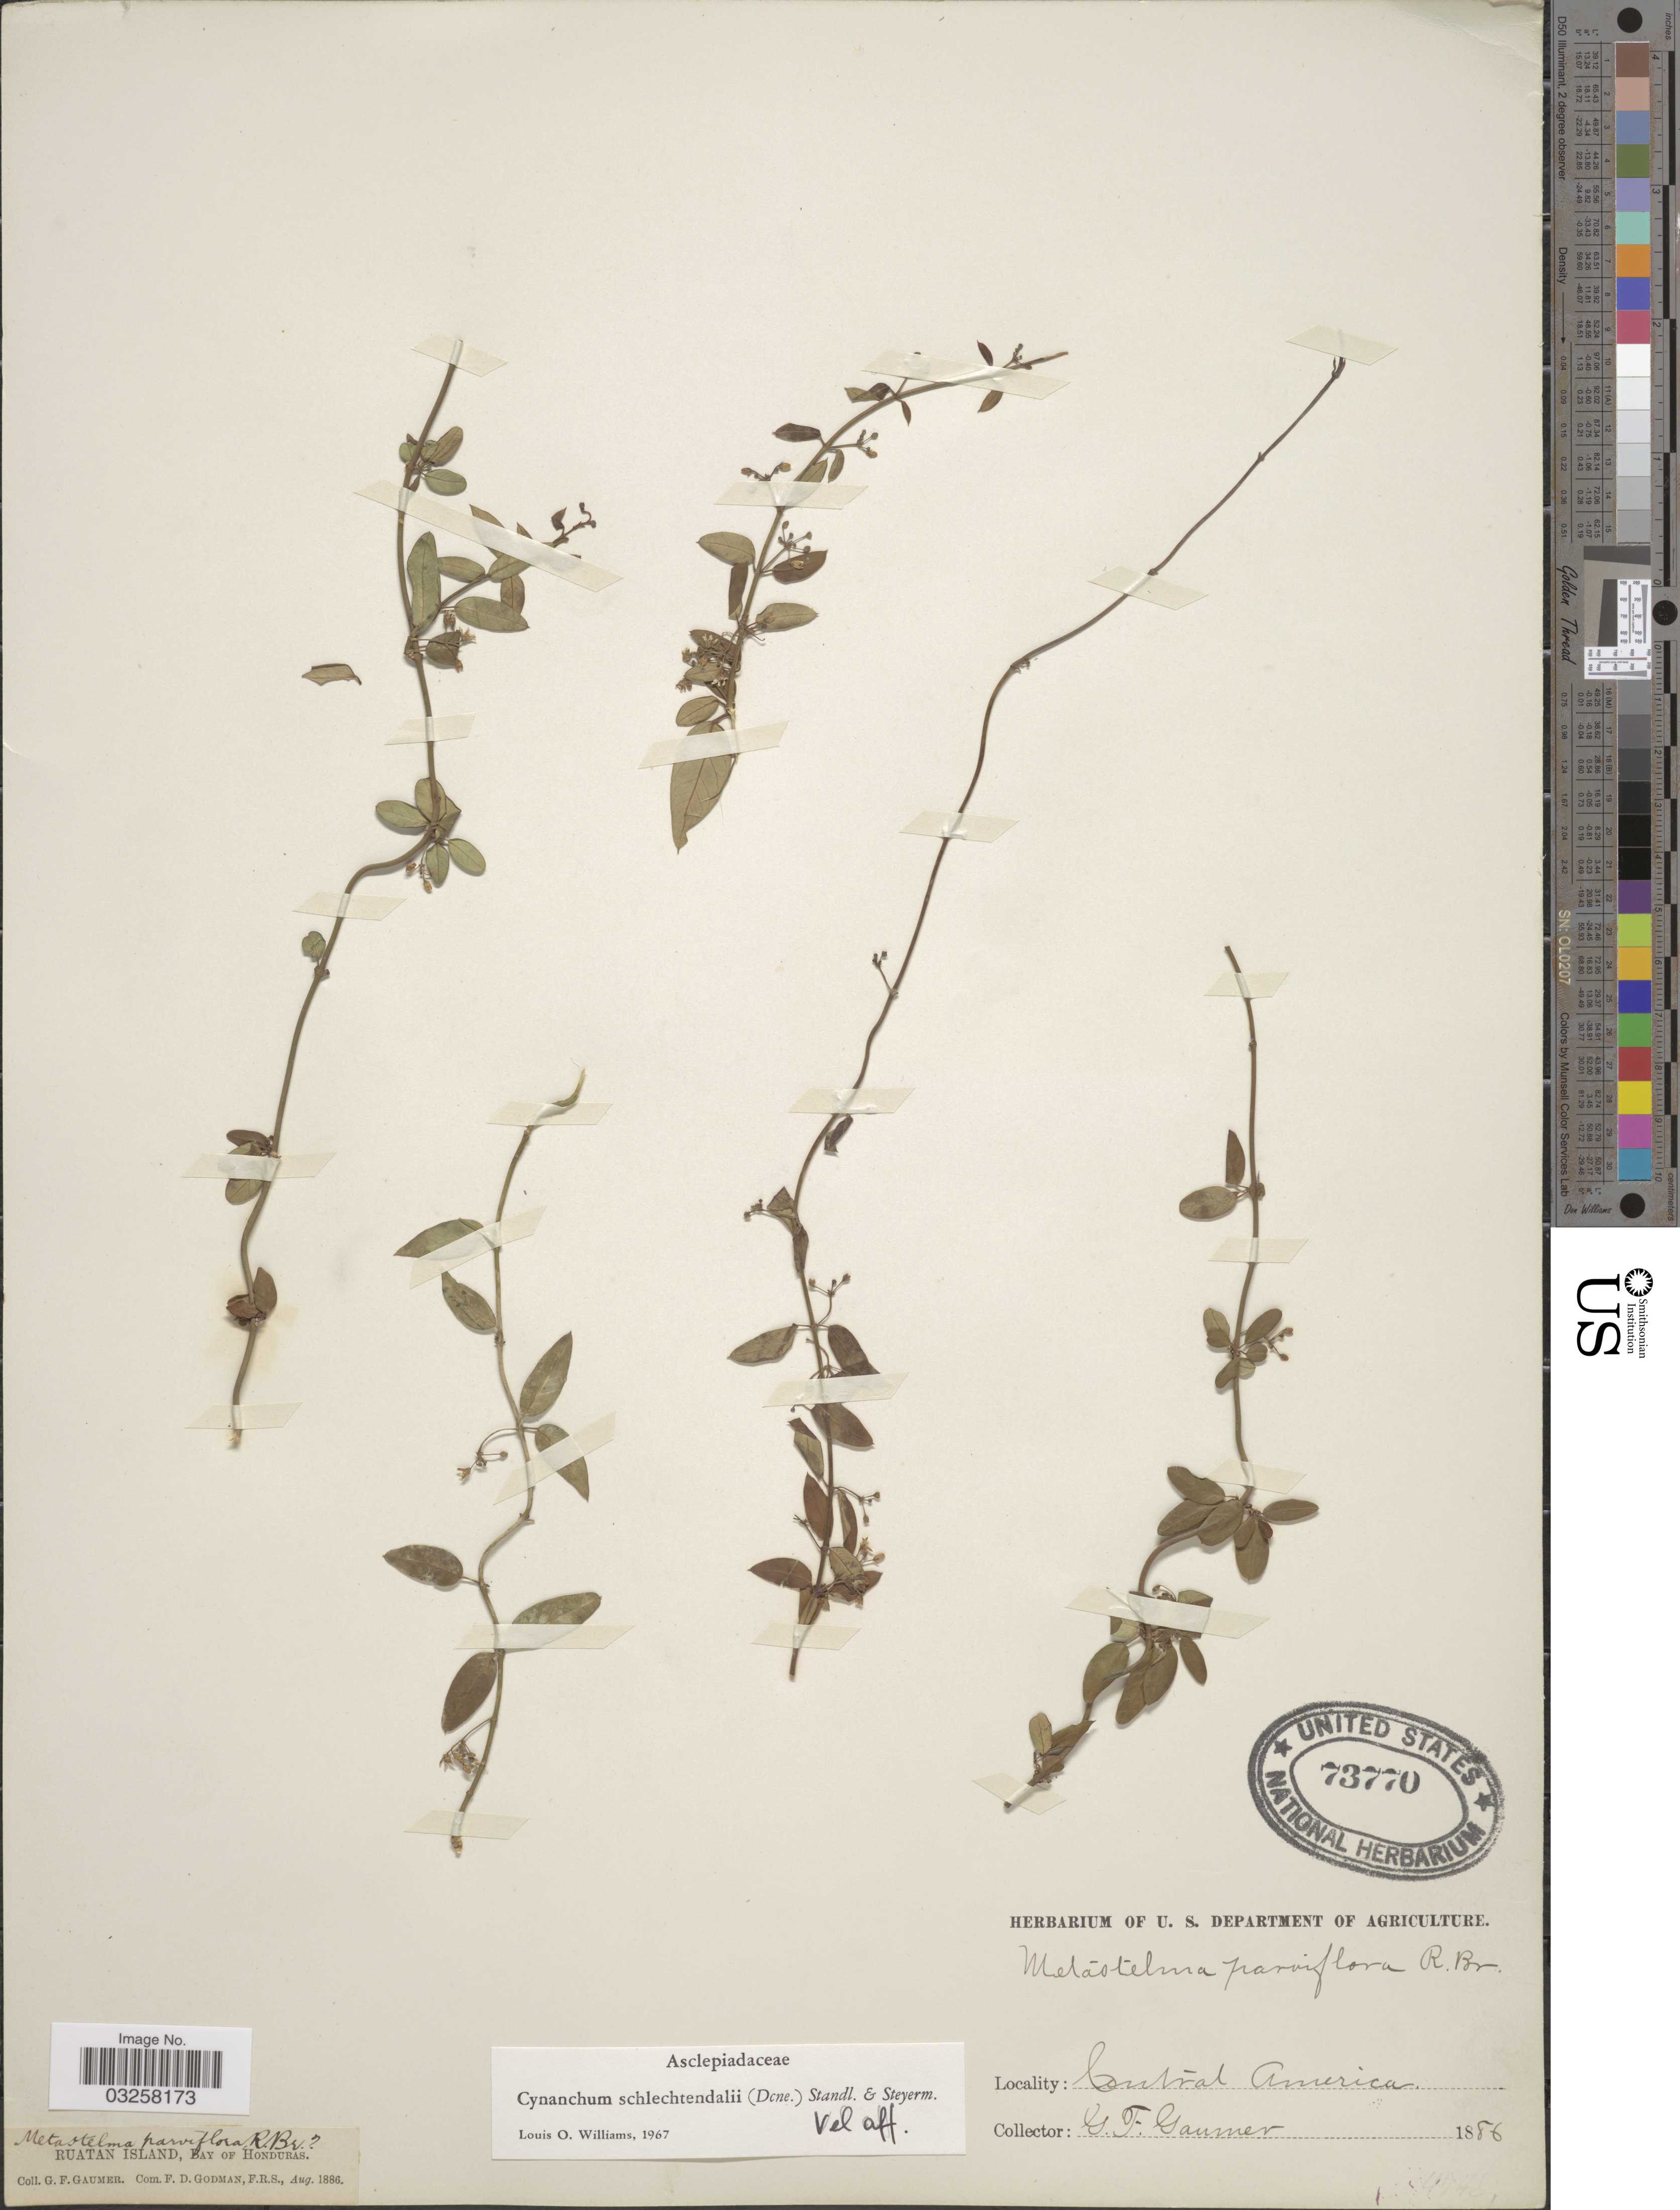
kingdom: Plantae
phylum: Tracheophyta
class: Magnoliopsida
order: Gentianales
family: Apocynaceae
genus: Metastelma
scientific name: Metastelma schlechtendalii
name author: Decne.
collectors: G. F. Gaumer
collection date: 1886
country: Honduras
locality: Holbox Island, Bay of Honduras.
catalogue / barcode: US 73770